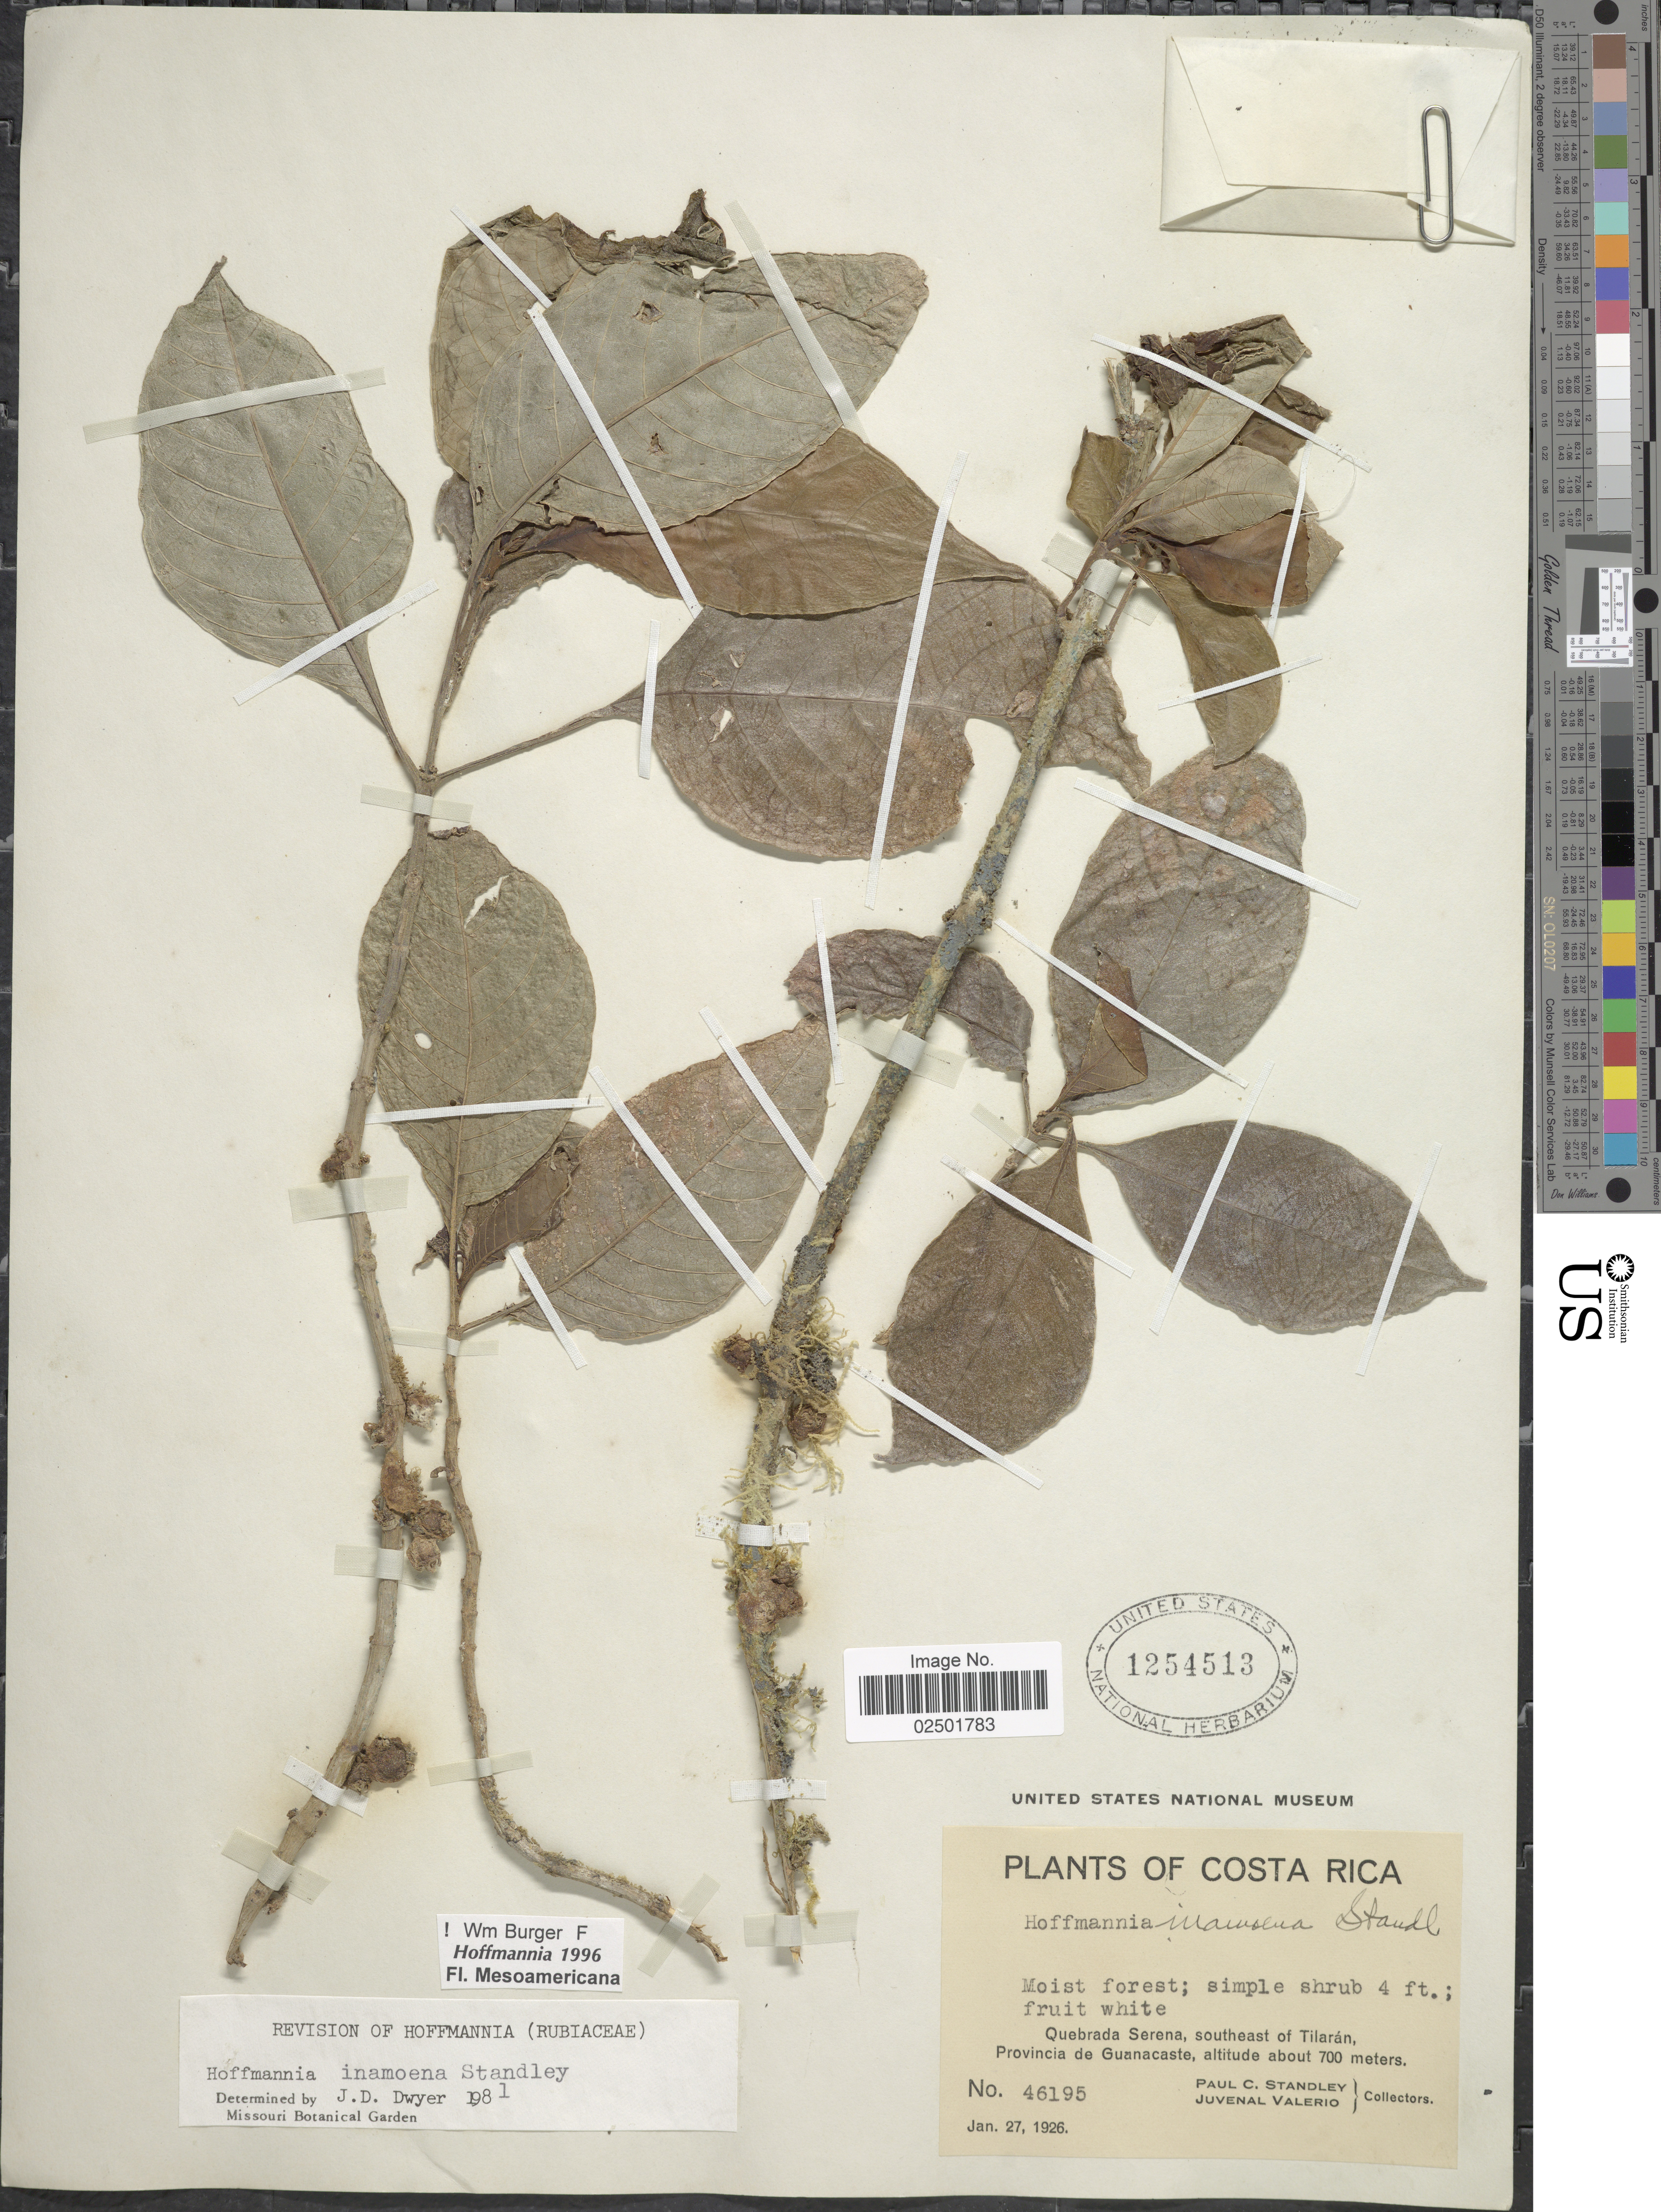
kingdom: Plantae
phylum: Tracheophyta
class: Magnoliopsida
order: Gentianales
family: Rubiaceae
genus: Hoffmannia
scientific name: Hoffmannia inamoena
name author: Standl.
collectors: P. C. Standley & J. Valerio R.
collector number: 46195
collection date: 1926-01-27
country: Costa Rica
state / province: Guanacaste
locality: Quebrada Serena, southeast of Tilarán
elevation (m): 700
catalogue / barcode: US 1254513